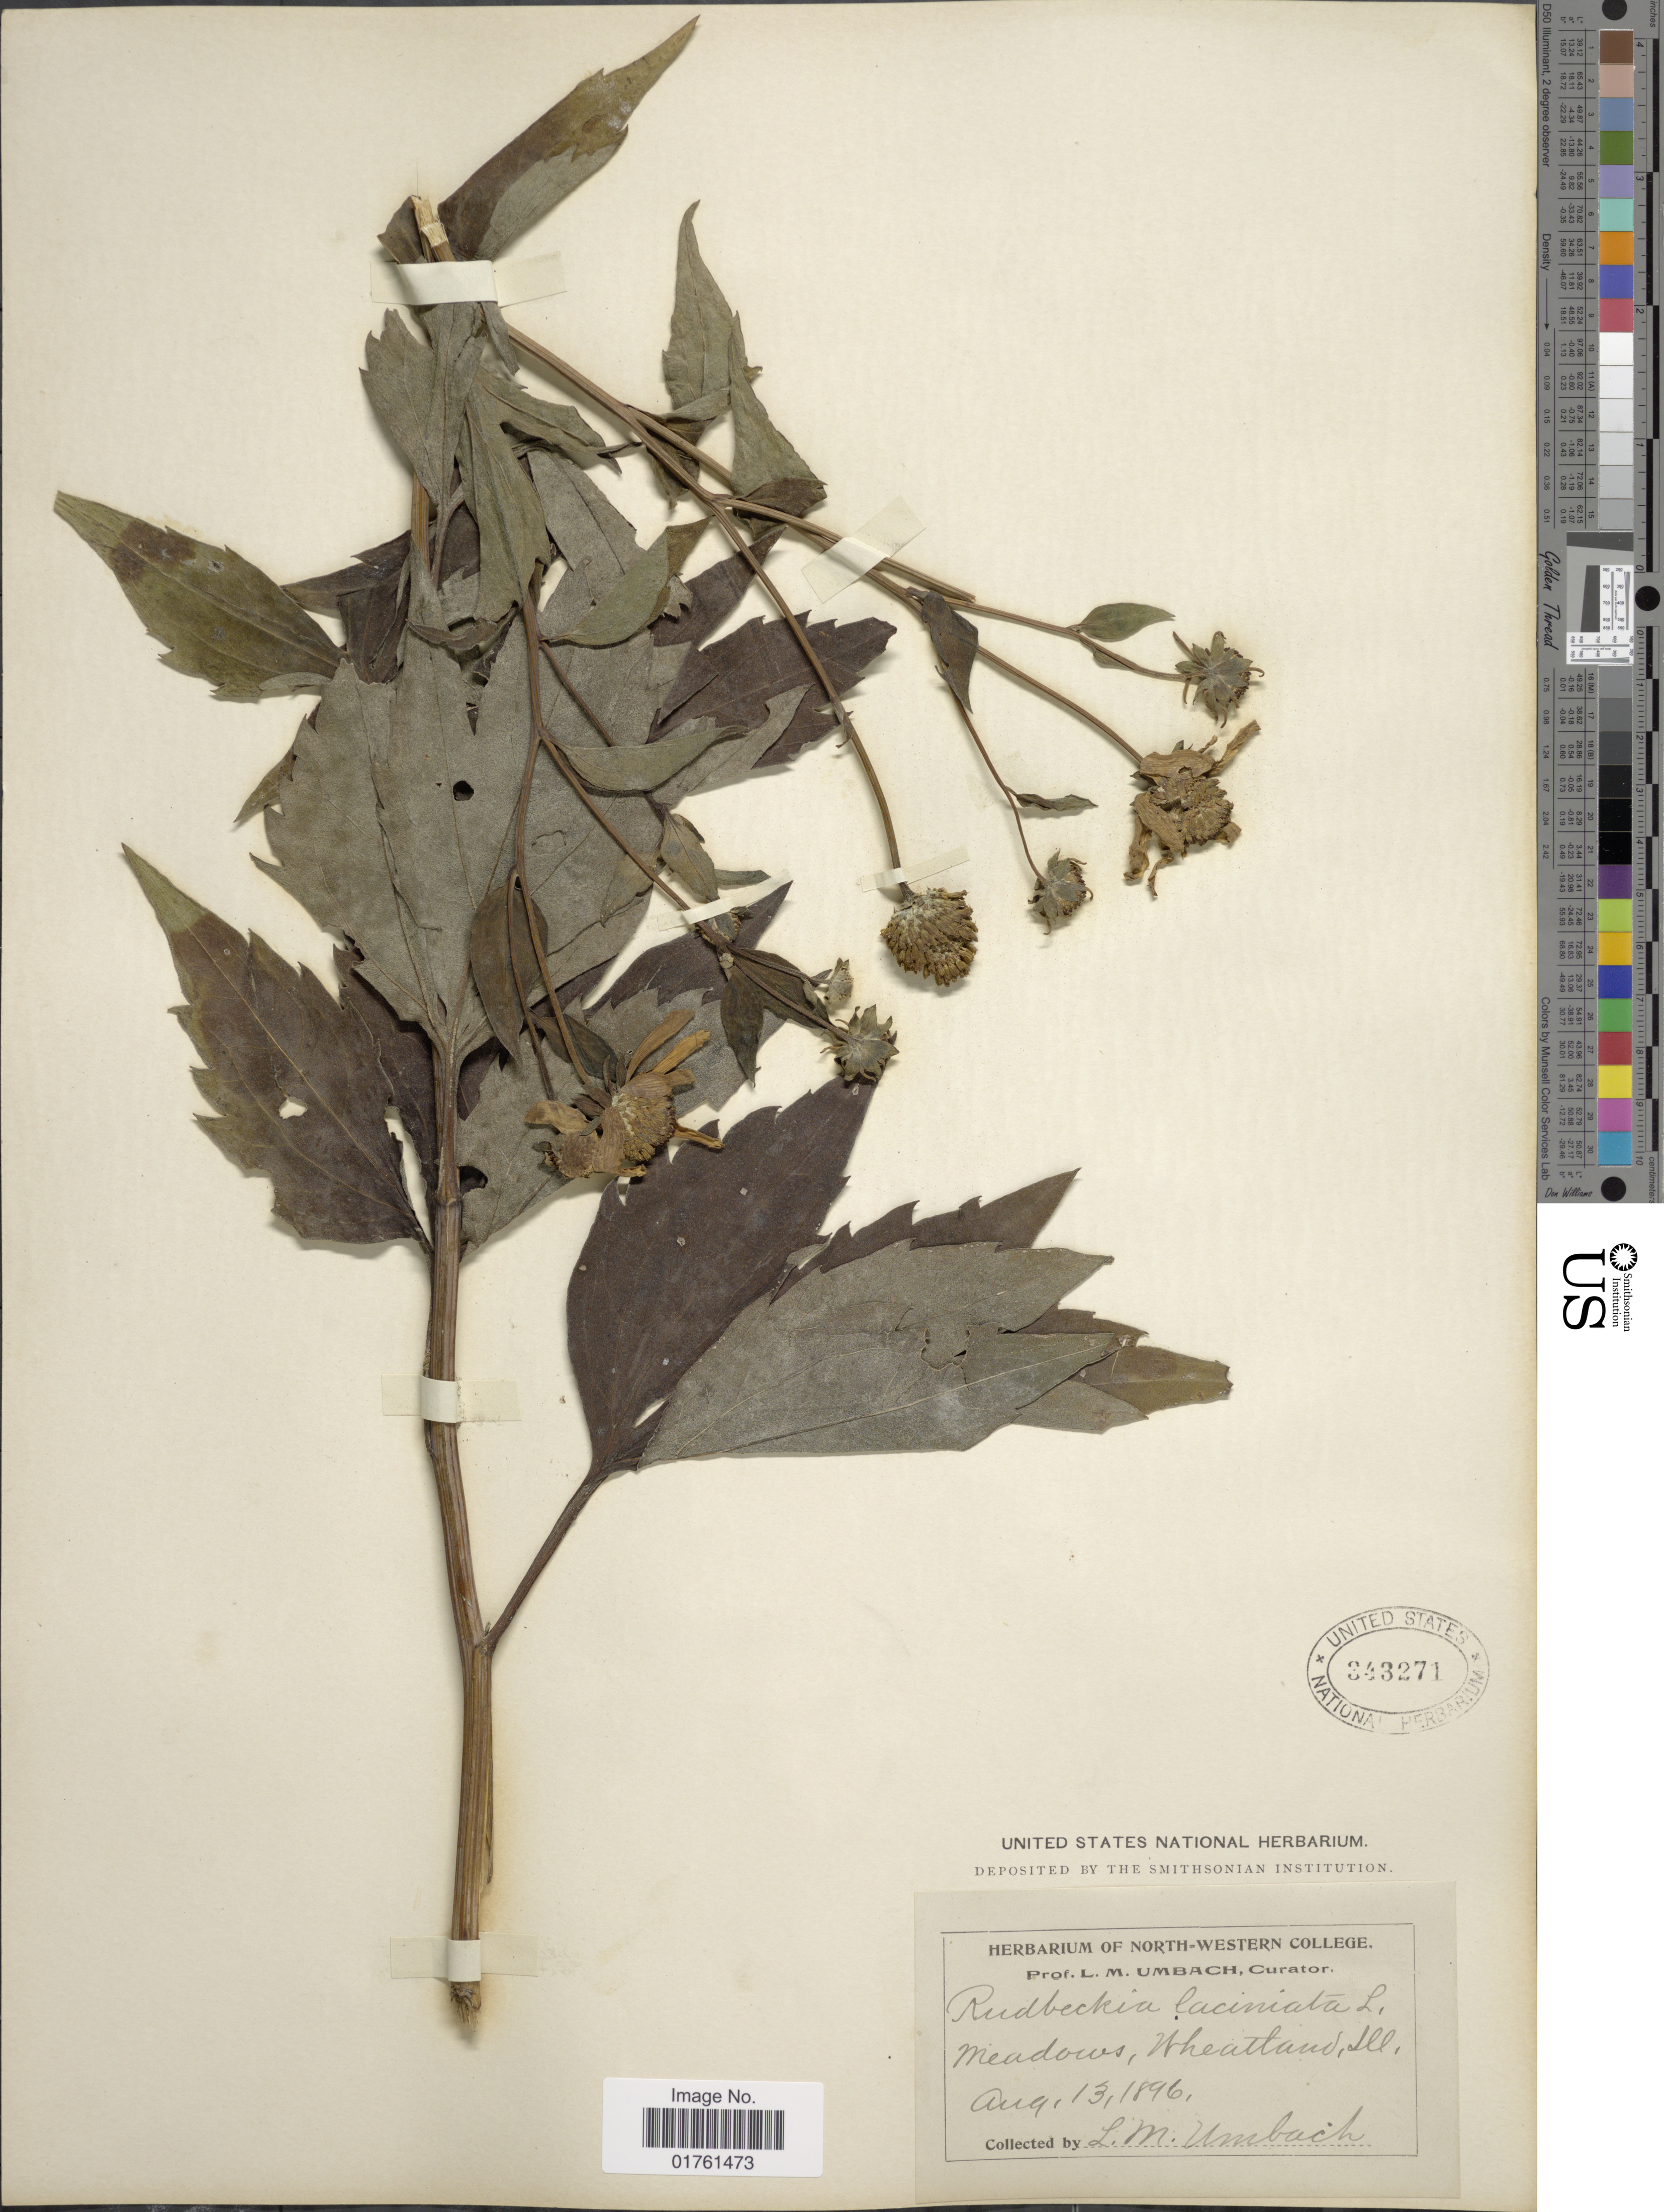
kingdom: Plantae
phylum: Tracheophyta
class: Magnoliopsida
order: Asterales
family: Asteraceae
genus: Rudbeckia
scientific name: Rudbeckia laciniata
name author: L.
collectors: L. M. Umbach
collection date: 1896-08-13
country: United States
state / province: Illinois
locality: Meadows, Wheaterland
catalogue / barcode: US 343271